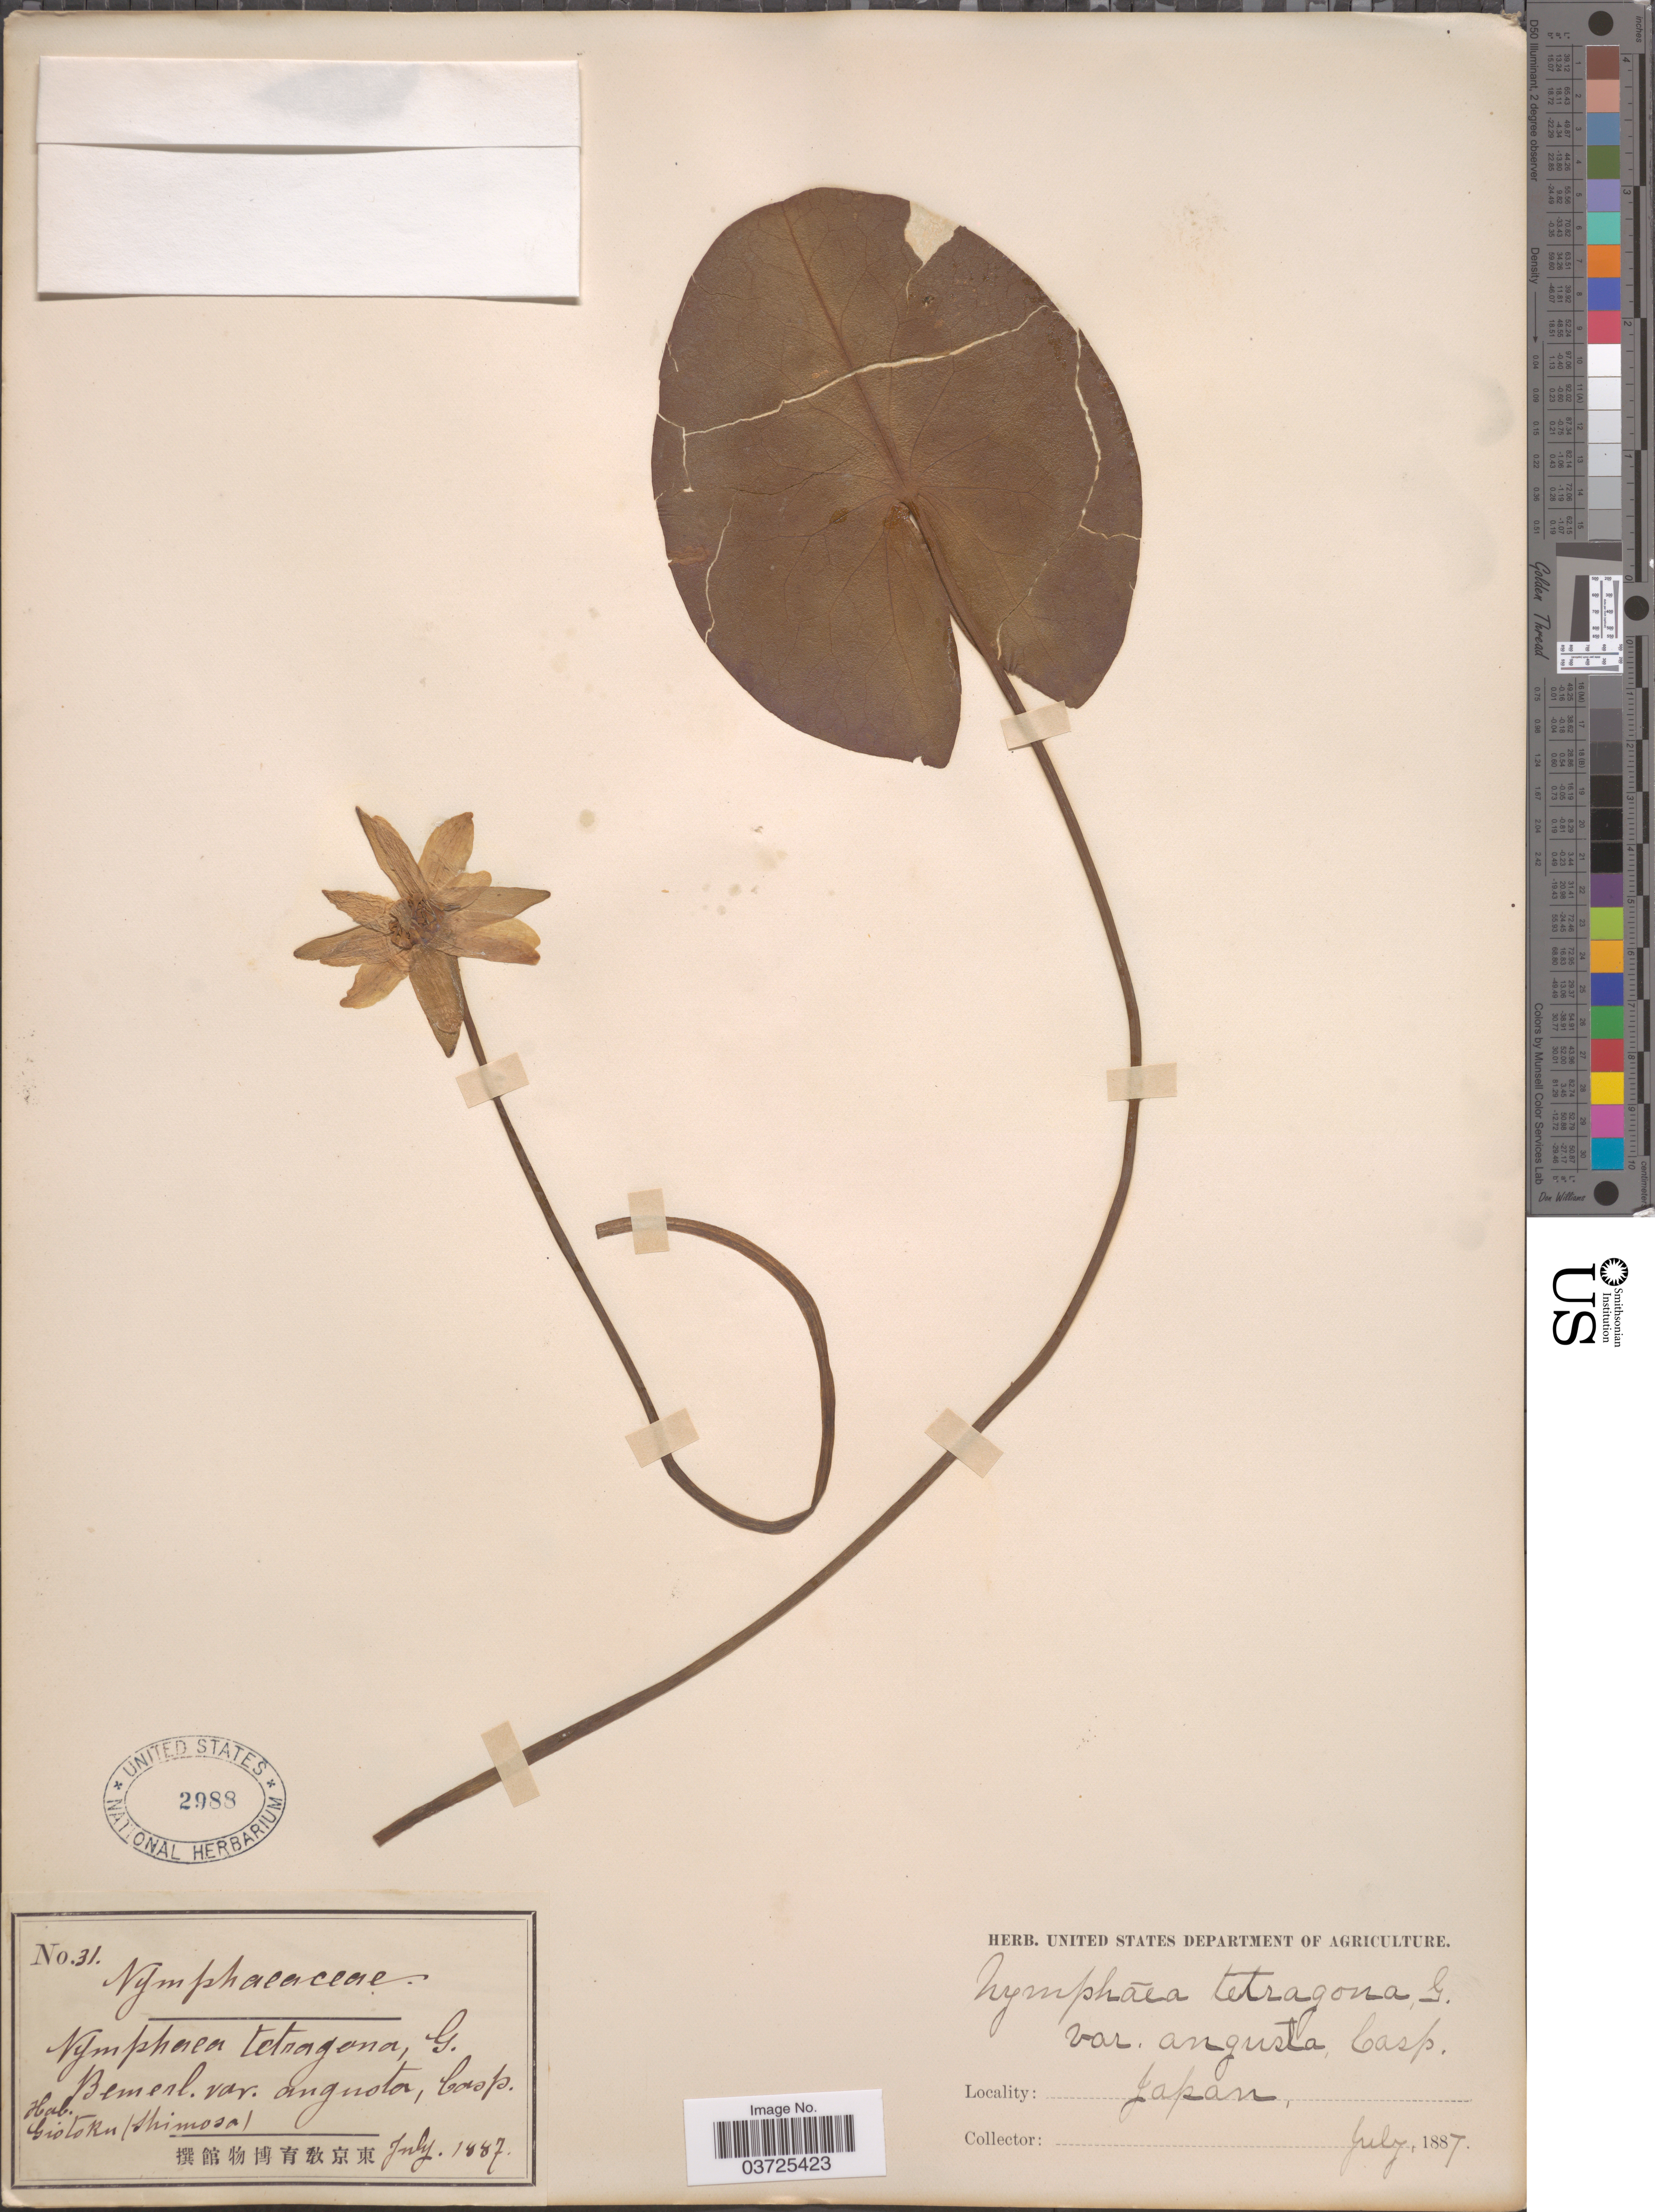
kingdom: Plantae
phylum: Tracheophyta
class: Magnoliopsida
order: Nymphaeales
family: Nymphaeaceae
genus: Nymphaea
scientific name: Nymphaea tetragona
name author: Georgi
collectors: ex herb. U. S. Department of Agriculture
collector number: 31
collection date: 1887-07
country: Japan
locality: Giotoku (Shimosa).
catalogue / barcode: US 2988